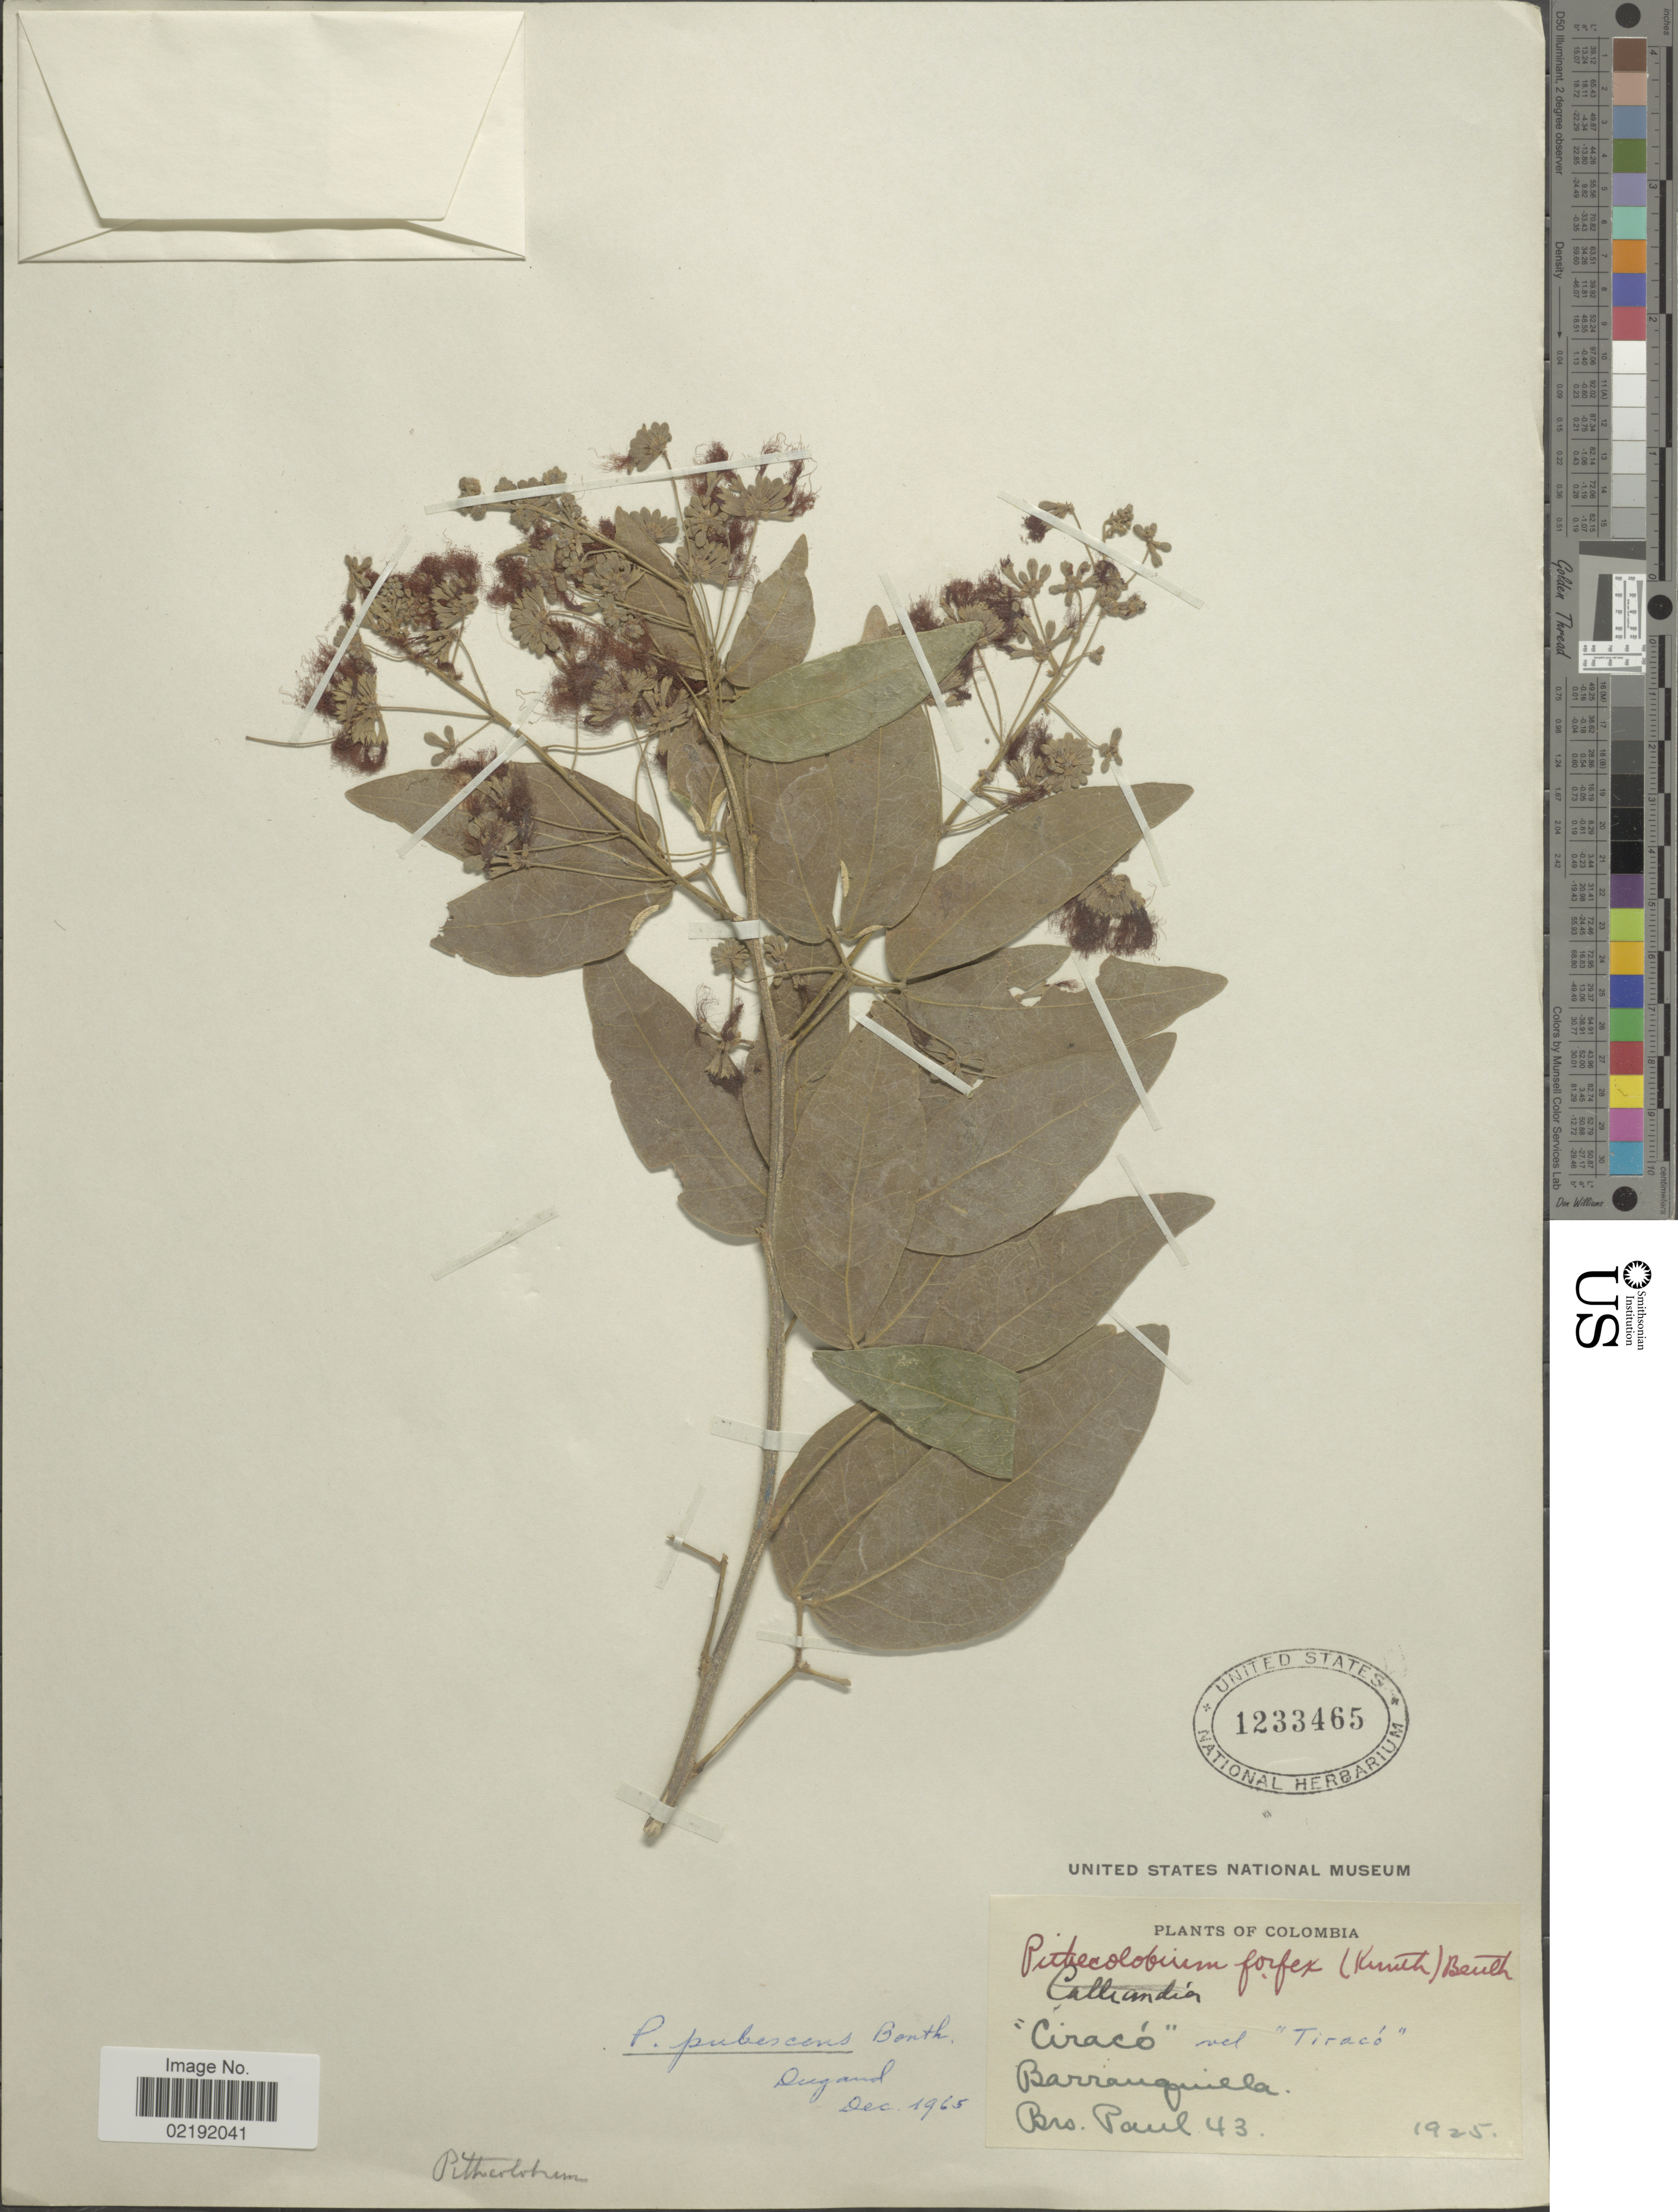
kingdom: Plantae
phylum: Tracheophyta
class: Magnoliopsida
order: Fabales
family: Fabaceae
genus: Pithecellobium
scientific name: Pithecellobium roseum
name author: (Vahl) Barneby & J.W. Grimes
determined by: U.S. National Herbarium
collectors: B. Paul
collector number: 43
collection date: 1925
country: Colombia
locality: Barranquilla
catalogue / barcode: US 1233465